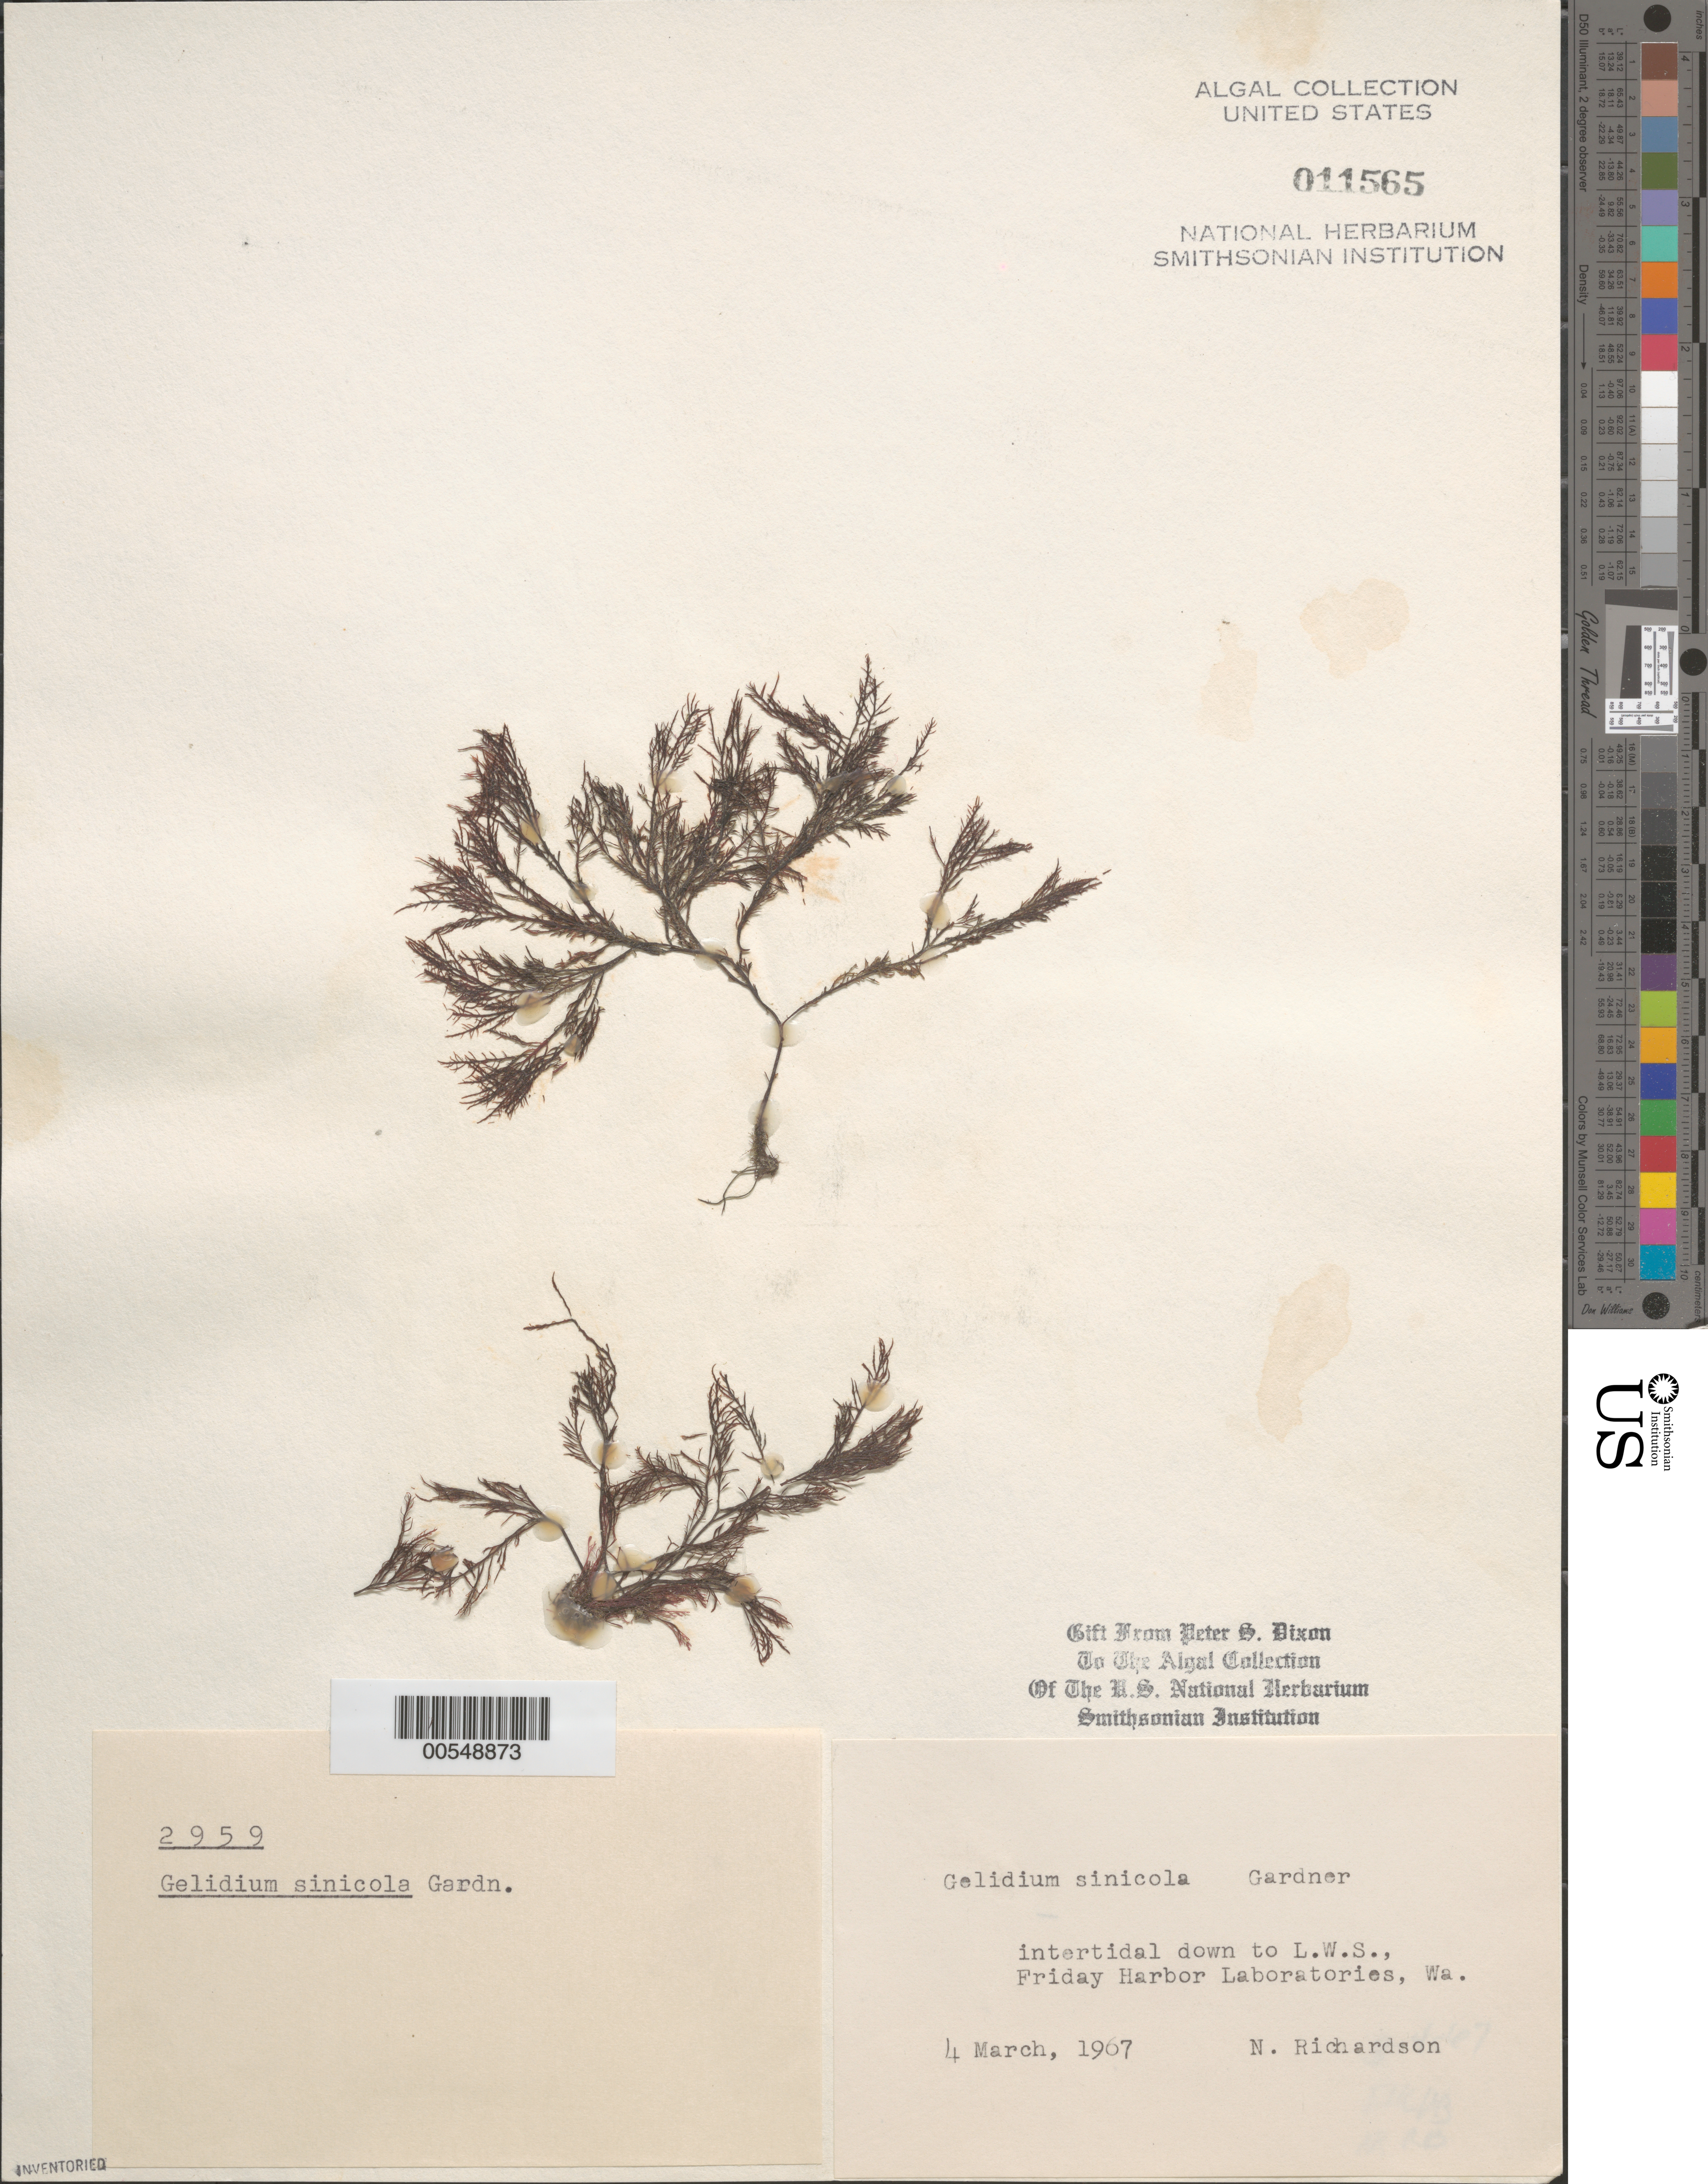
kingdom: Plantae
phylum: Rhodophyta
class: Florideophyceae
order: Gelidiales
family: Gelidiaceae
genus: Gelidium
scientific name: Gelidium sinicola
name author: N.L. Gardner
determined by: Dixon, P. S.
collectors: N. Richardson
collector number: PSD 2959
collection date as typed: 04 Mar 1967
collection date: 1967-03-04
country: United States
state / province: Washington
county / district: San Juan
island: San Juan Island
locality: Friday Harbor Laboratories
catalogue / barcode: US 11565